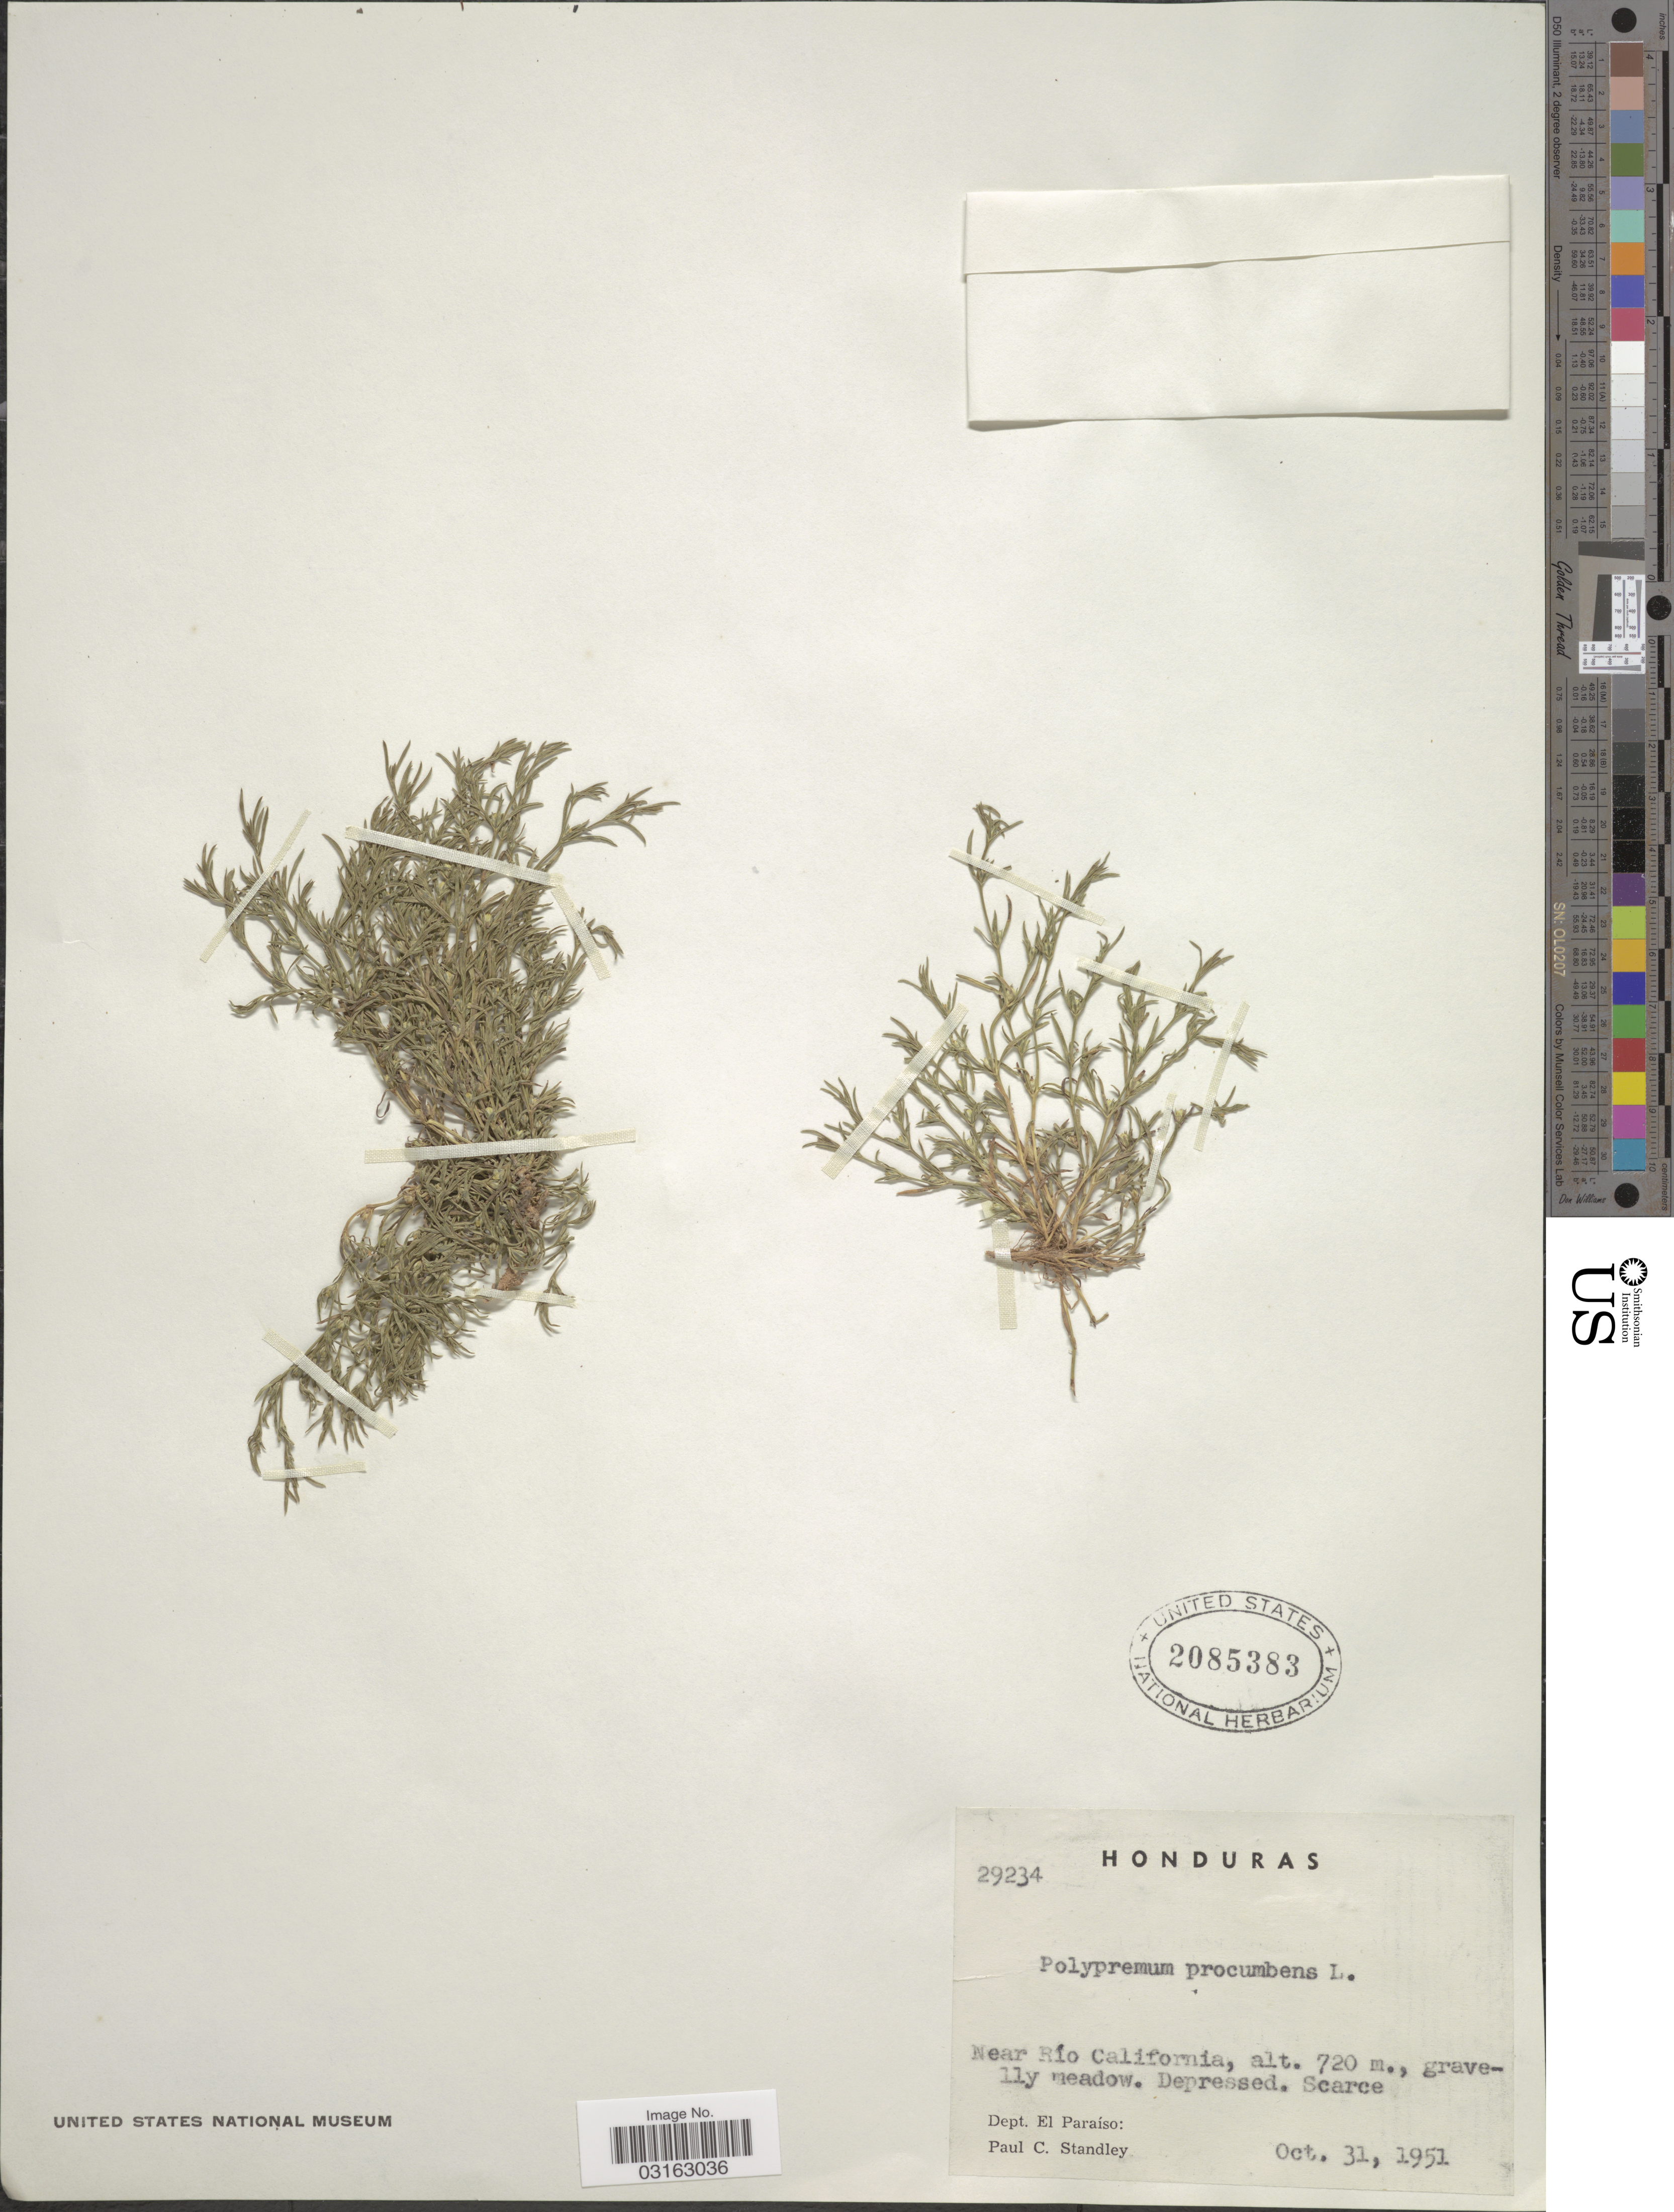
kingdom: Plantae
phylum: Tracheophyta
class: Magnoliopsida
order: Lamiales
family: Tetrachondraceae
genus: Polypremum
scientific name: Polypremum procumbens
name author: L.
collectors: P. C. Standley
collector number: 29234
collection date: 1951-10-31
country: Honduras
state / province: El Paraíso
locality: Near Río California. Dept. El Paraíso.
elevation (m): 720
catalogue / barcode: US 2085383